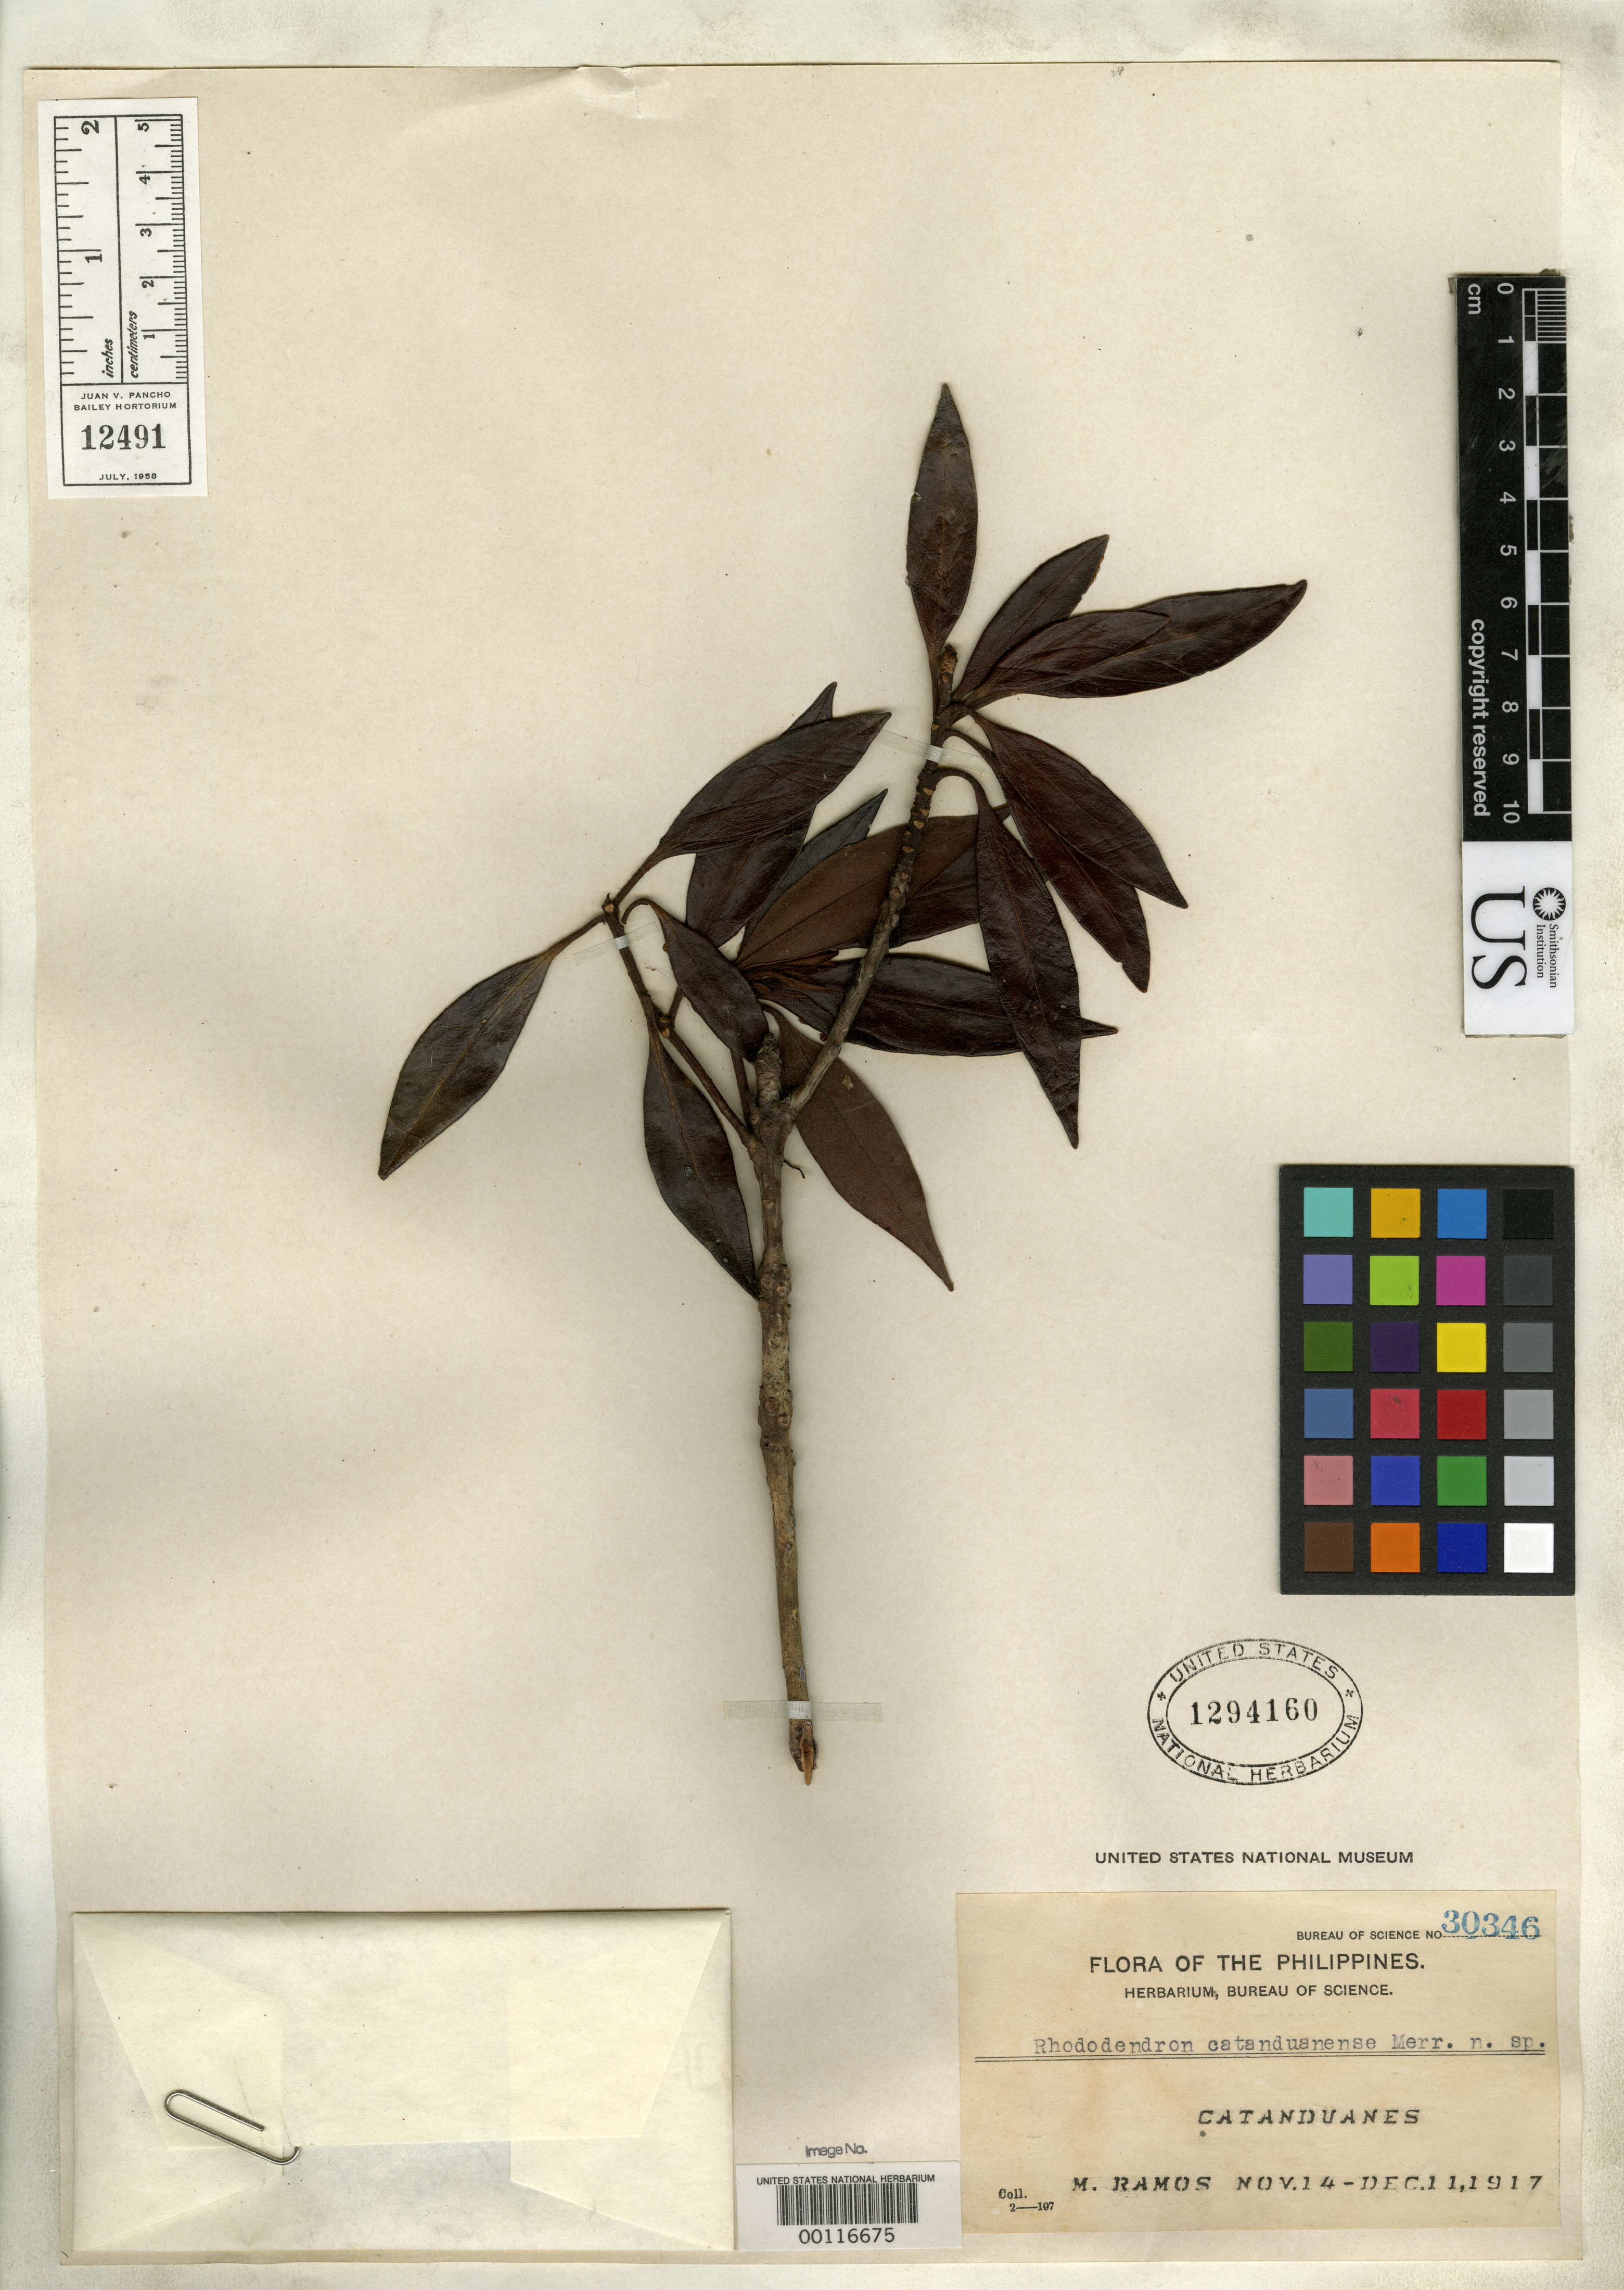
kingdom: Plantae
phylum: Tracheophyta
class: Magnoliopsida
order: Ericales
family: Ericaceae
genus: Rhododendron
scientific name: Rhododendron catanduanense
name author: Merr. ex H.F. Copel.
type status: Isotype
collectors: M. Ramos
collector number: Bur. Sci. 30346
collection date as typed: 14 Nov 1917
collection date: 1917-11-14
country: Philippines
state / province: Bicol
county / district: Catanduanes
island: Catanduanes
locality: Mt. Mariguidon.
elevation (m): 270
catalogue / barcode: US 1294160